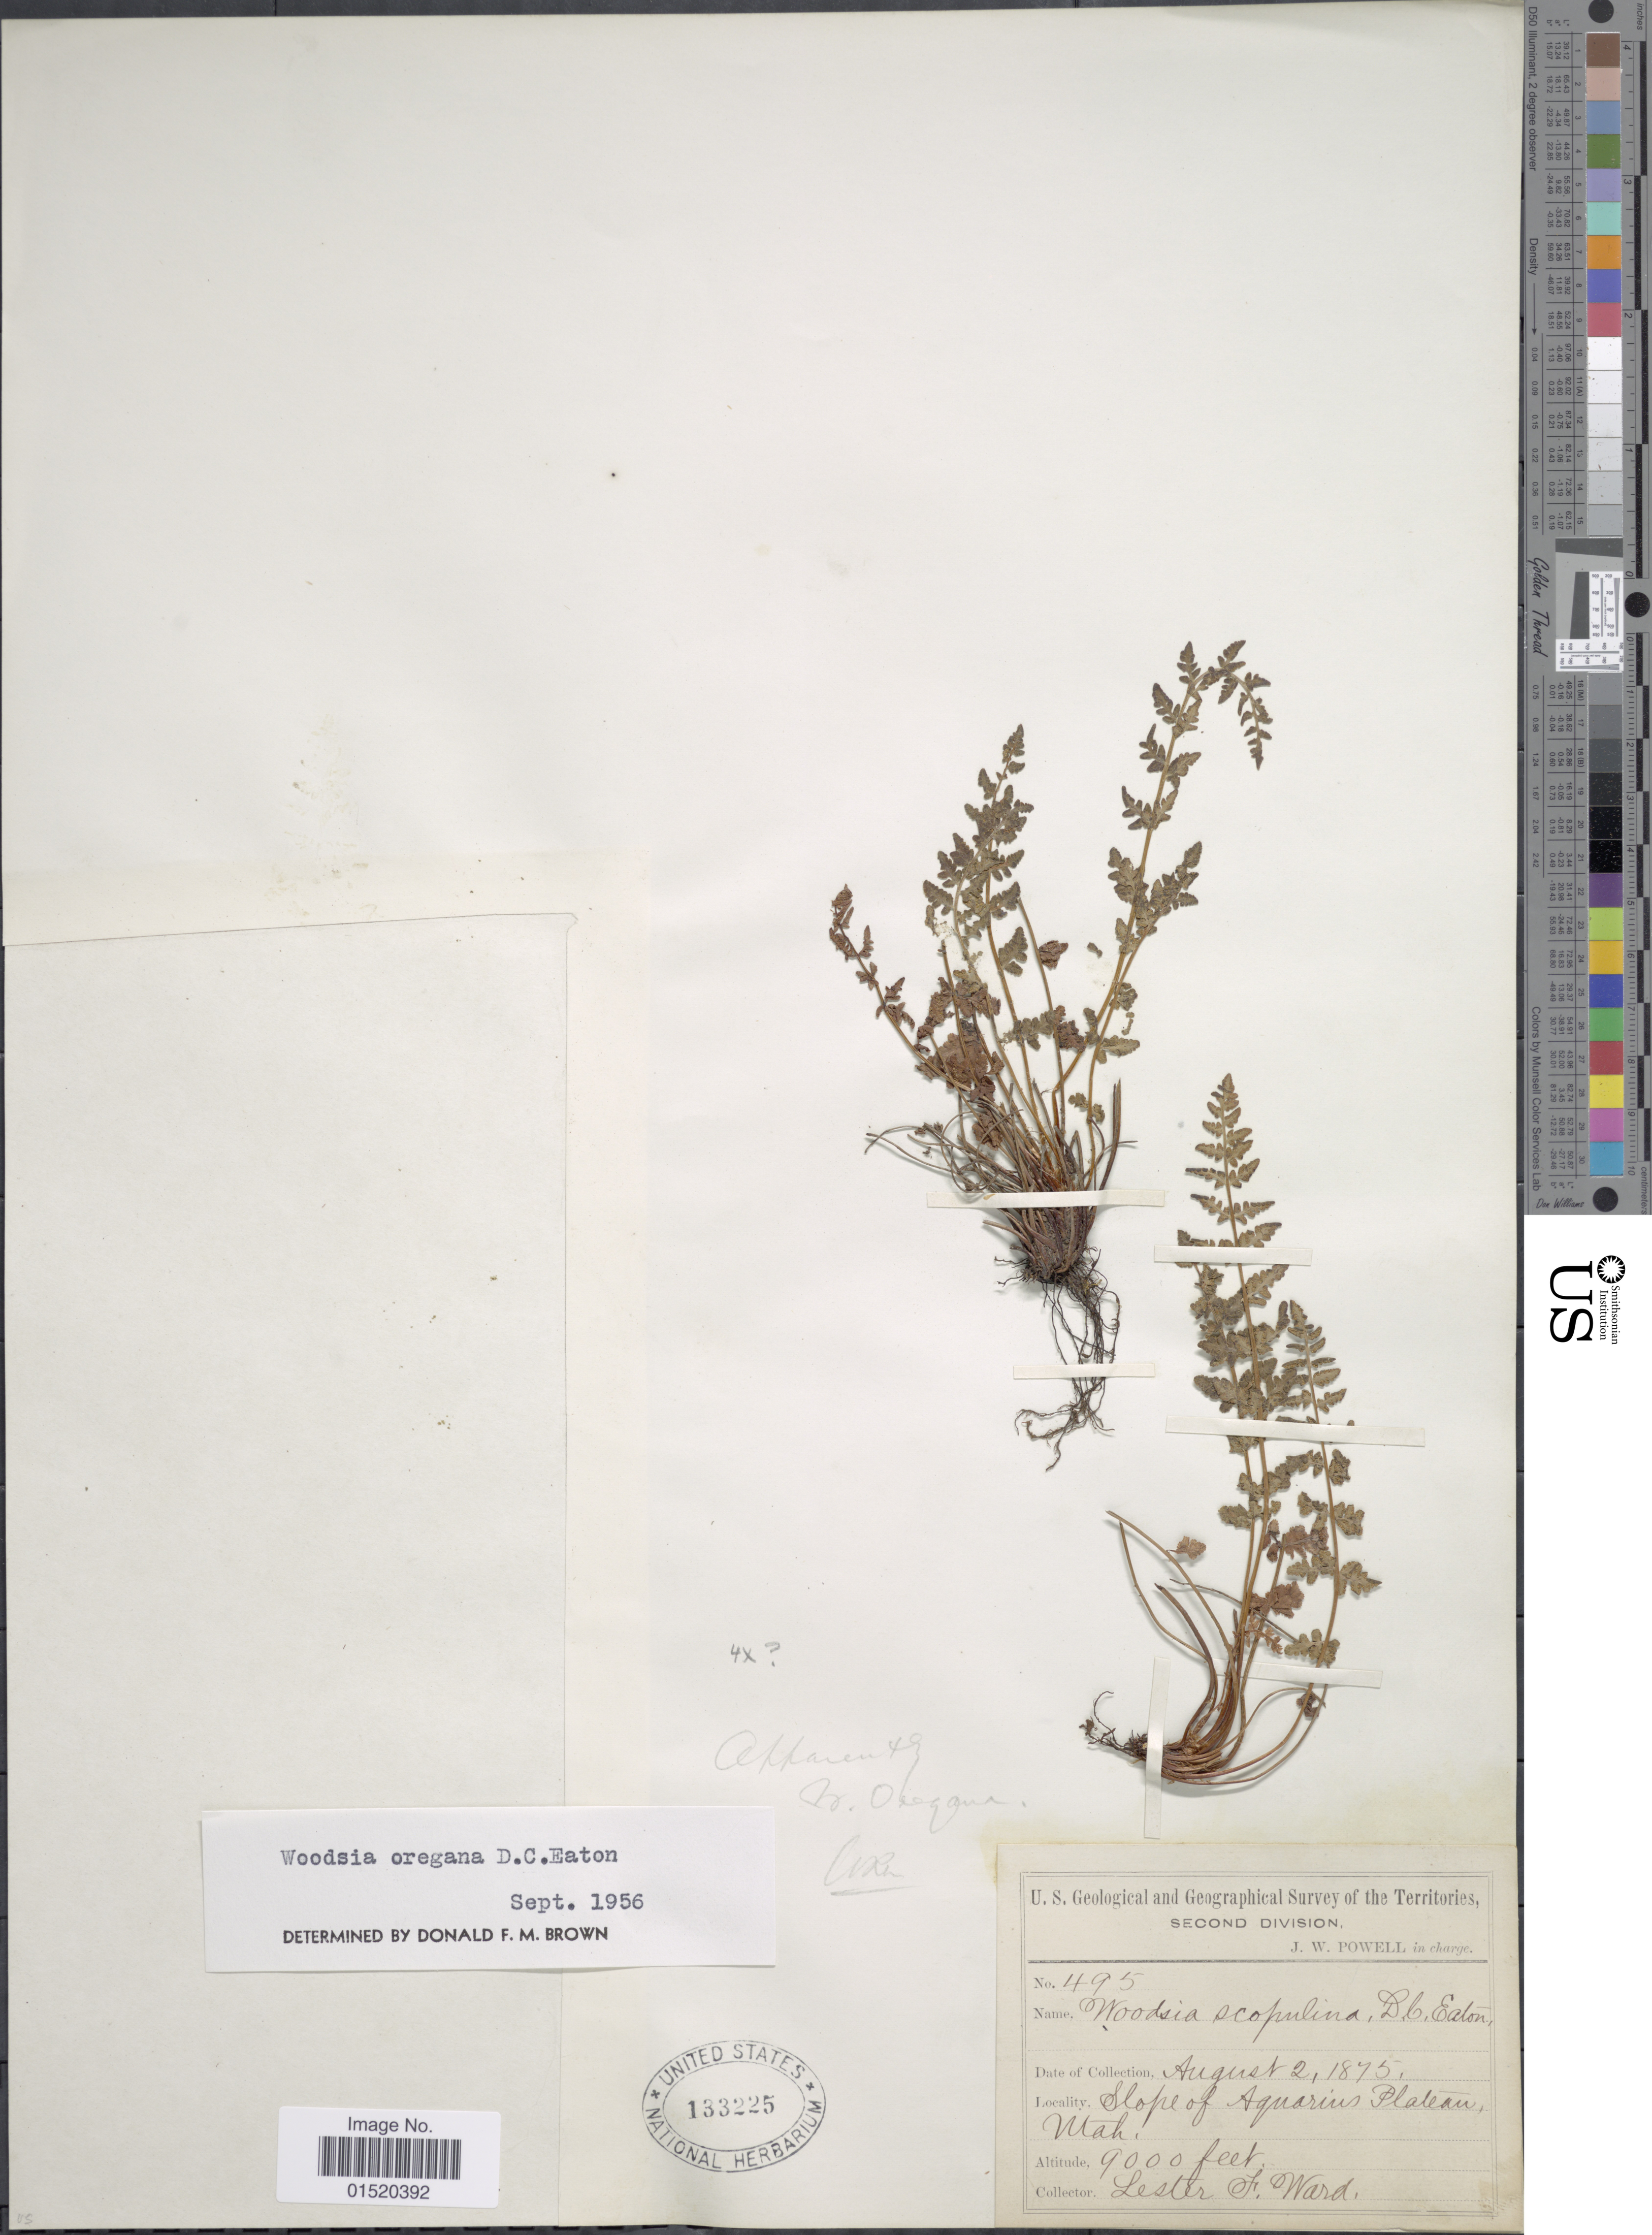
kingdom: Plantae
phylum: Tracheophyta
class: Polypodiopsida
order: Polypodiales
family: Woodsiaceae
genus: Woodsia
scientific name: Woodsia oregana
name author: D.C. Eaton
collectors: L. F. Ward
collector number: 495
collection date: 1875-08-02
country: United States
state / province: Utah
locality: Slope of Aquarius Plateau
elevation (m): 2743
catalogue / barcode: US 133225